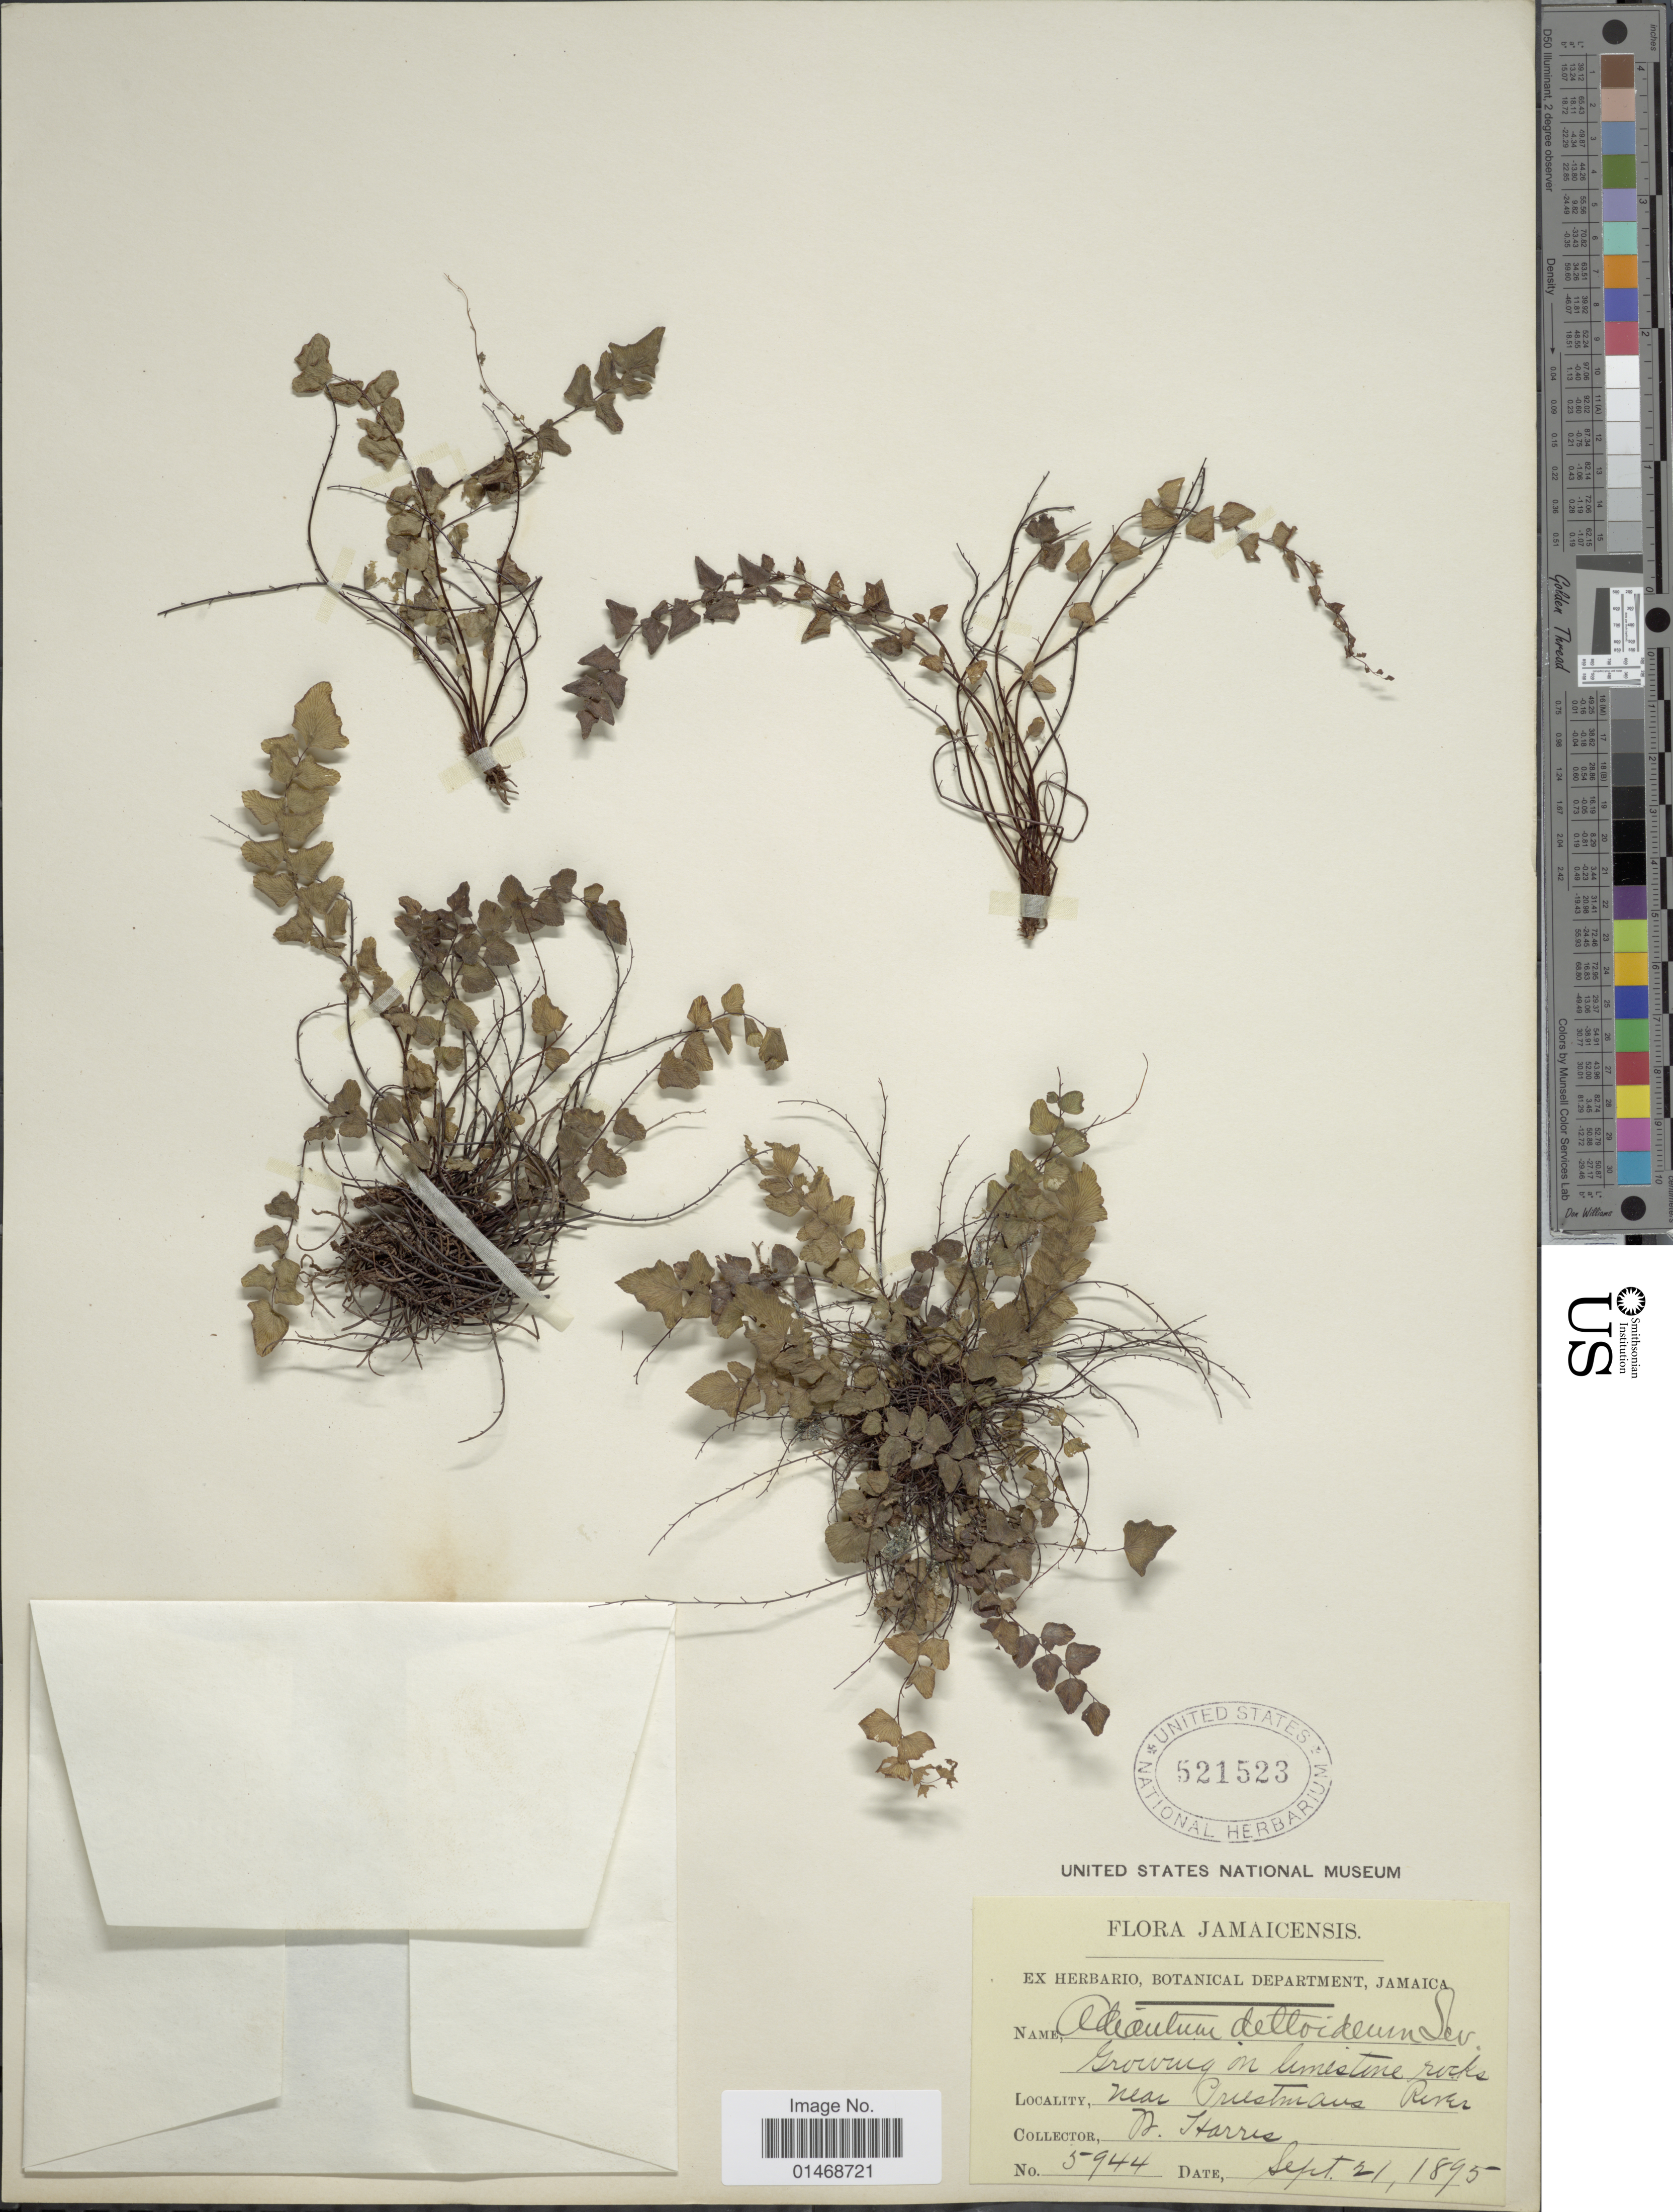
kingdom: Plantae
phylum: Tracheophyta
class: Polypodiopsida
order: Polypodiales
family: Pteridaceae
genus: Adiantum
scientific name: Adiantum deltoideum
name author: Sw.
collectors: N. Harris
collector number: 5944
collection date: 1895-09-21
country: Jamaica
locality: Growing on limestone rocks near Priestmans River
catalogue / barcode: US 521523